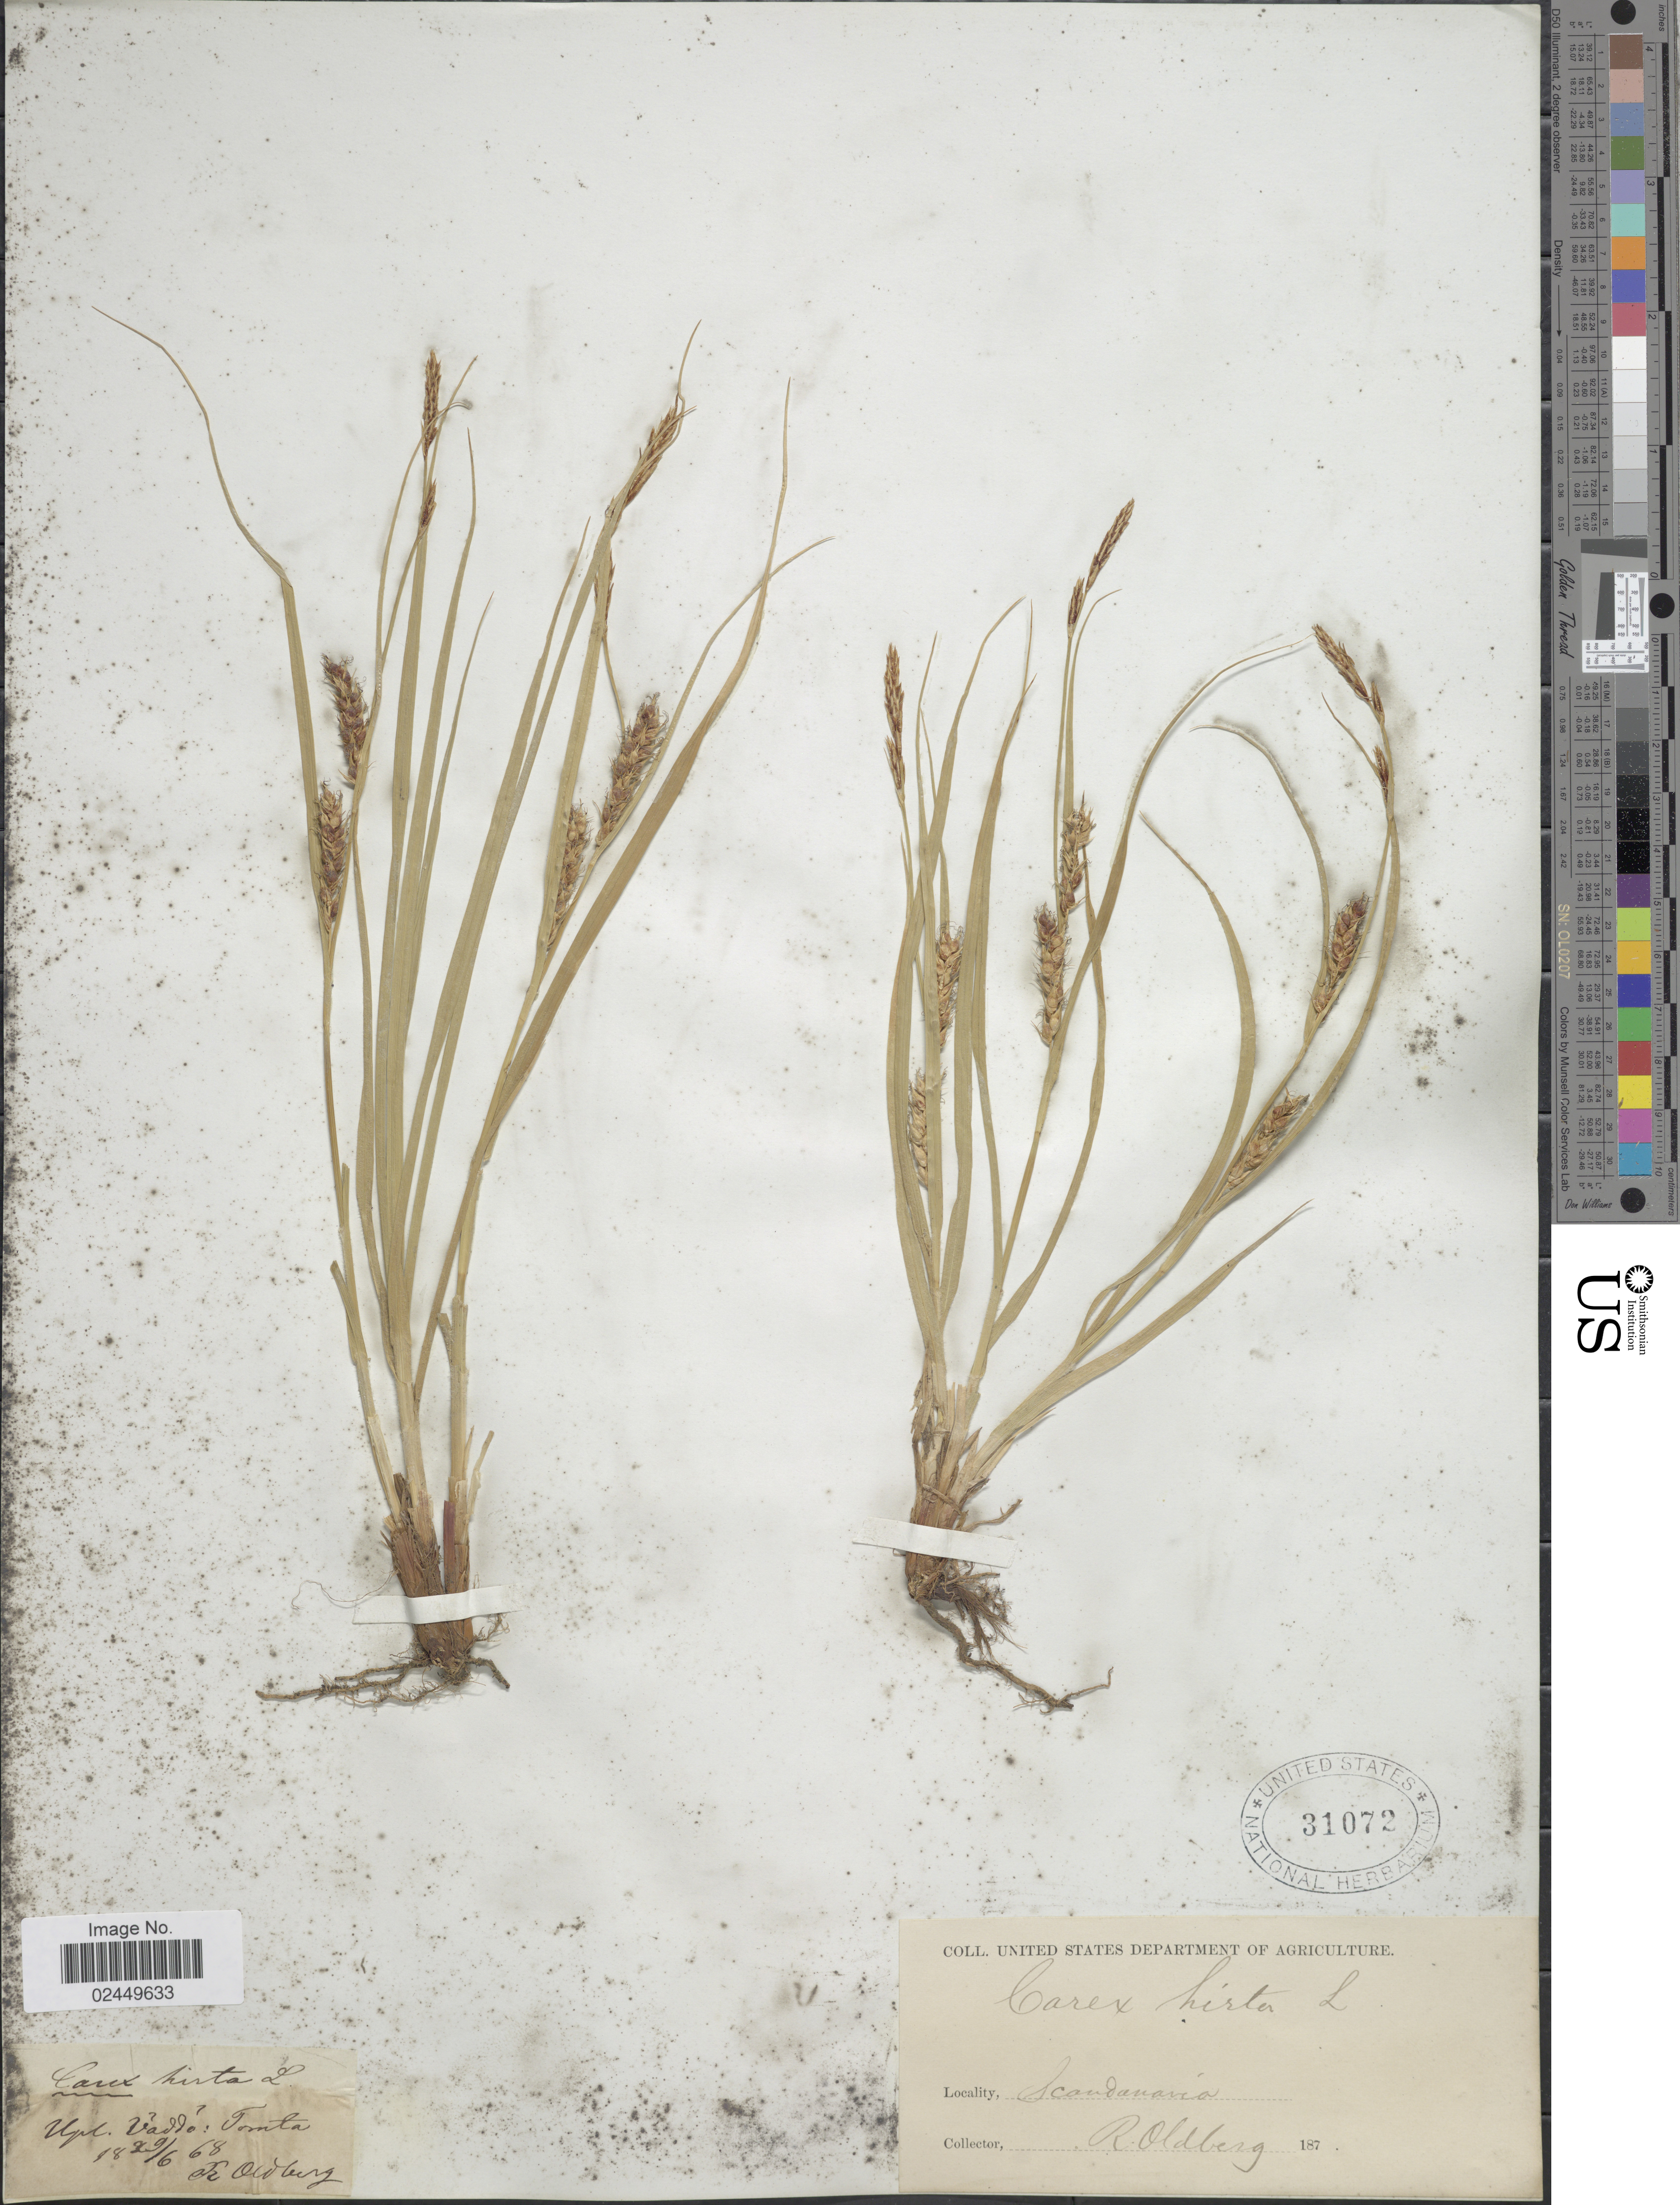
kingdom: Plantae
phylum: Tracheophyta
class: Liliopsida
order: Poales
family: Cyperaceae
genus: Carex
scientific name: Carex hirta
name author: L.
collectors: R. Oldberg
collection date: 1868-06-29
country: Sweden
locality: Upl. Vaddo: Tornta. Scandanavia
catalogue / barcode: US 31072